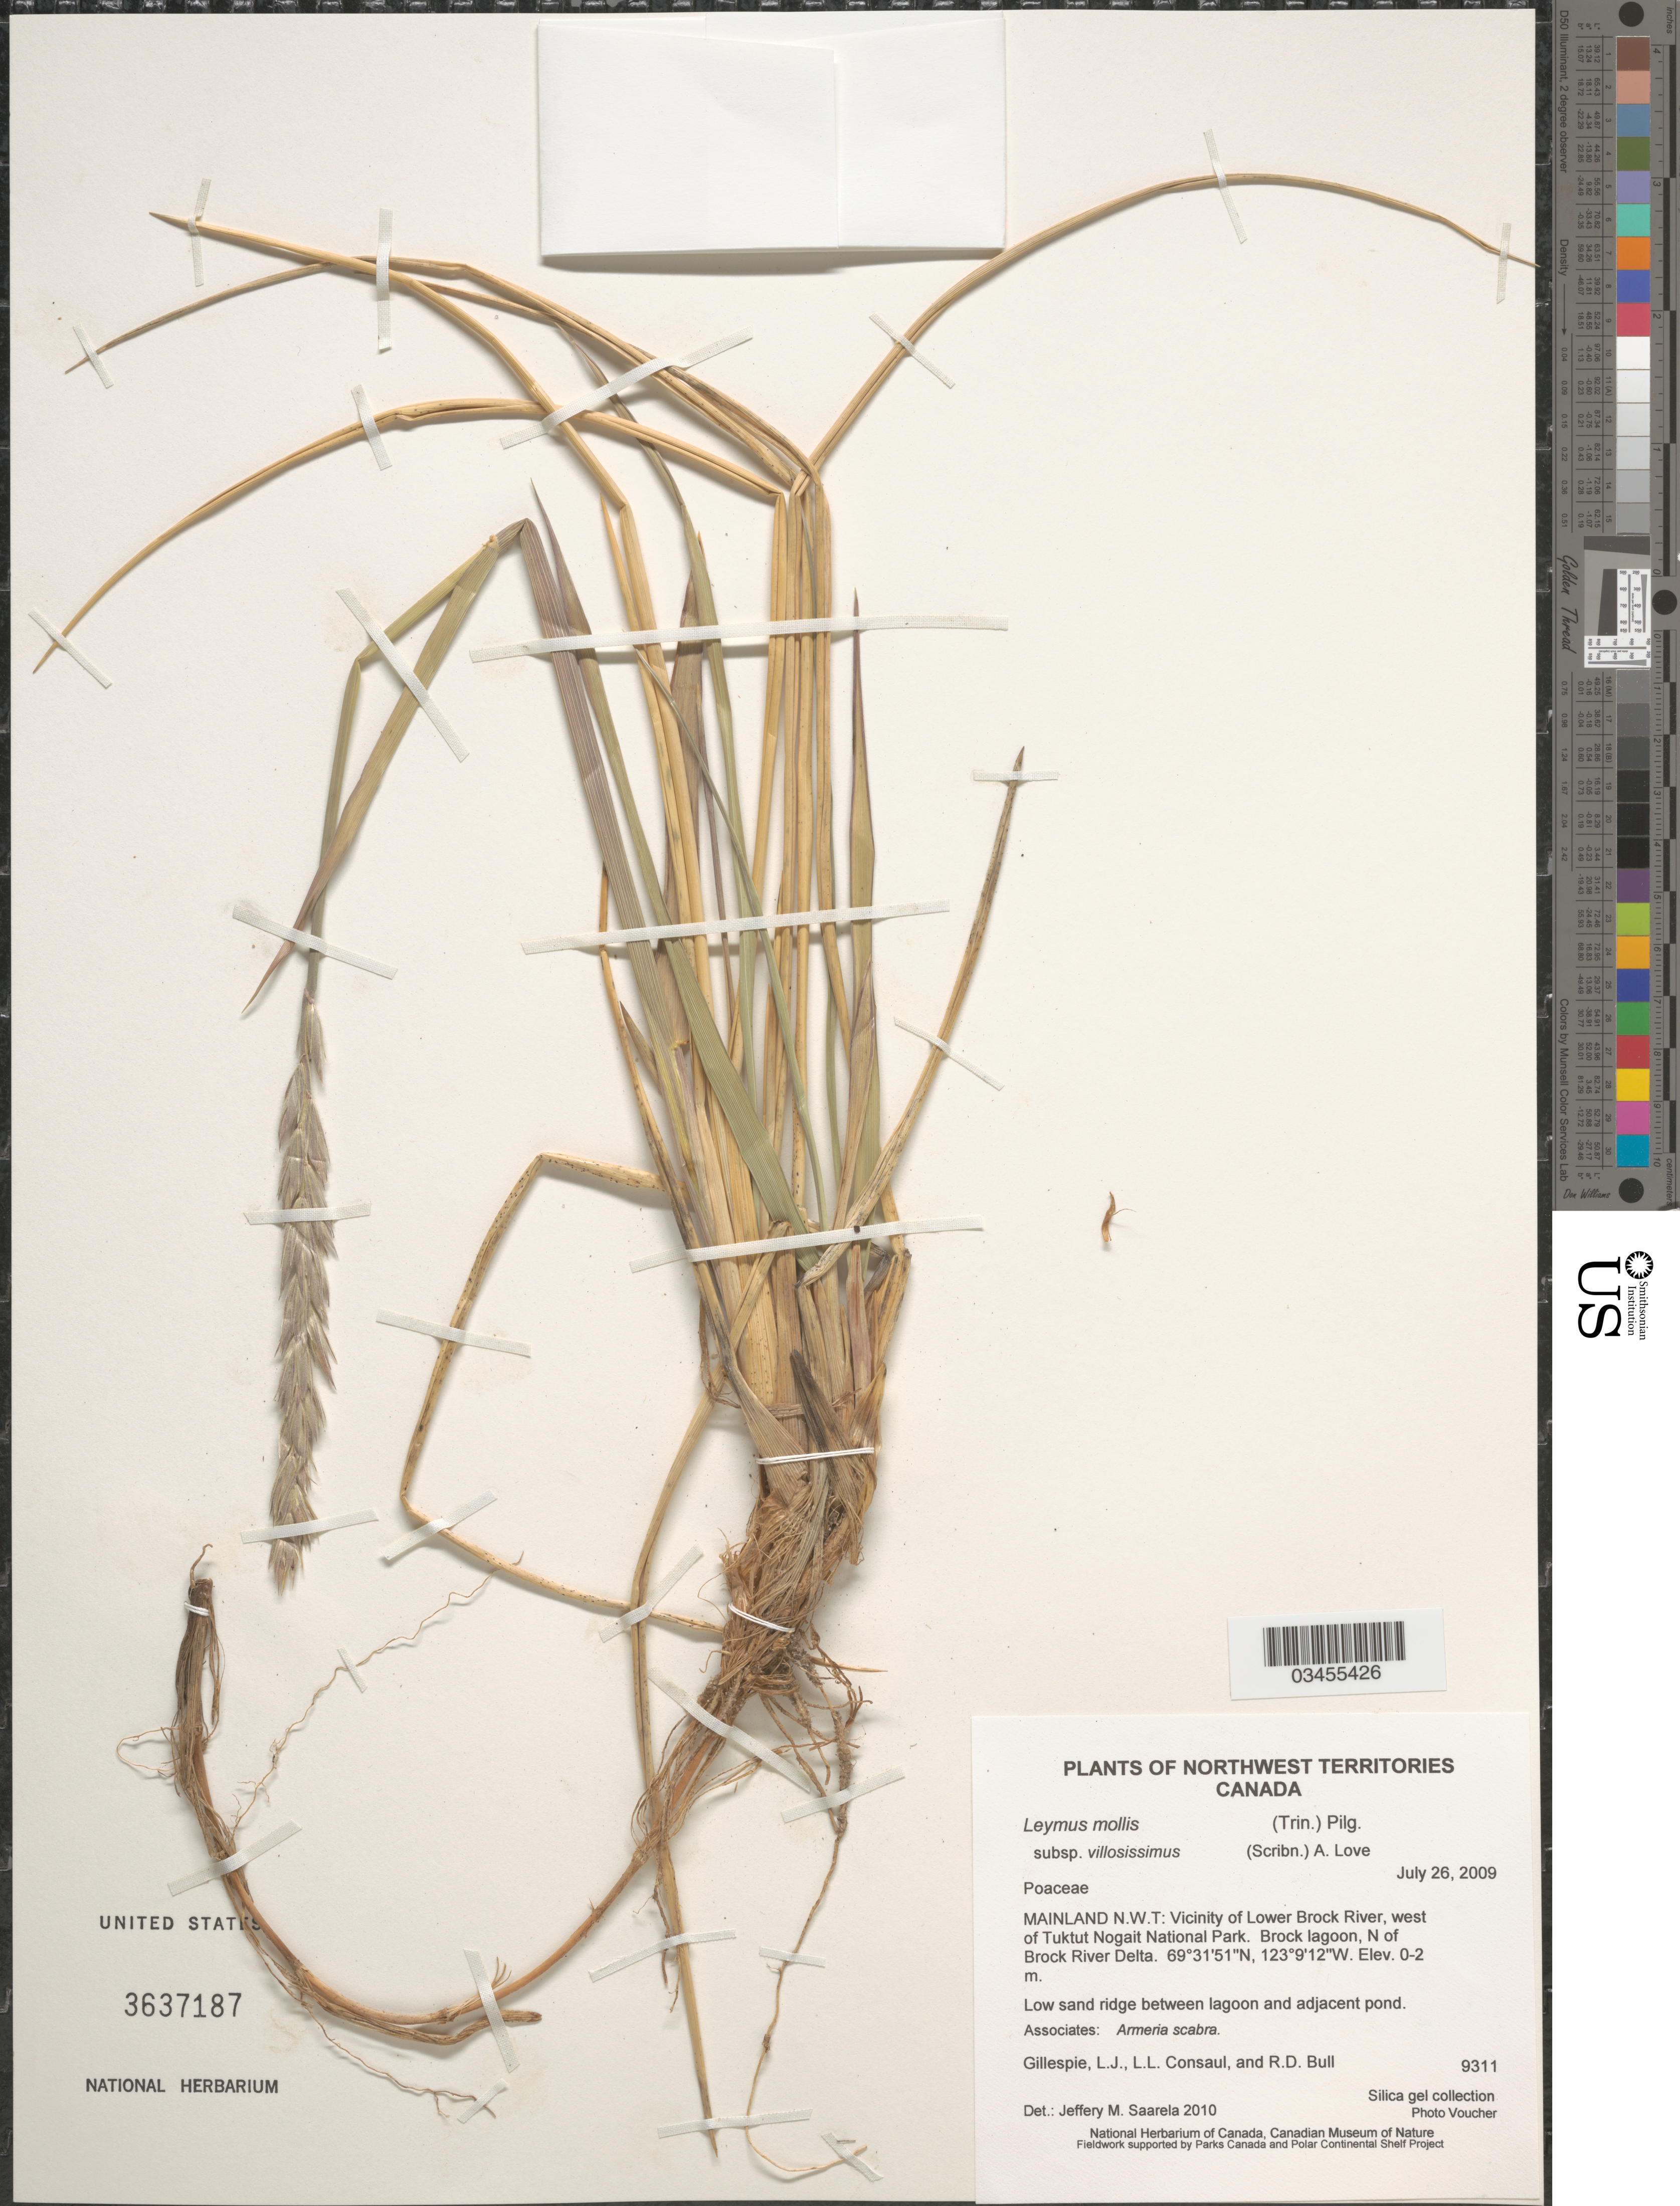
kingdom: Plantae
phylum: Tracheophyta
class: Liliopsida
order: Poales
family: Poaceae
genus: Leymus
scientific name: Leymus mollis subsp. villosissimus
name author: (Scribn.) Á. Löve & D. Löve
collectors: L. Gillespie, L. Consaul & R. Bull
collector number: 9311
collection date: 2009-07-26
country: Canada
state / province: Northwest Territories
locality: Mainland N.W.T: Vicinity of Lower Brock River, west of Tuktut Nogait National Park. Brock lagoon, N of Brock River Delta.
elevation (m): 0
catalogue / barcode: US 3637187